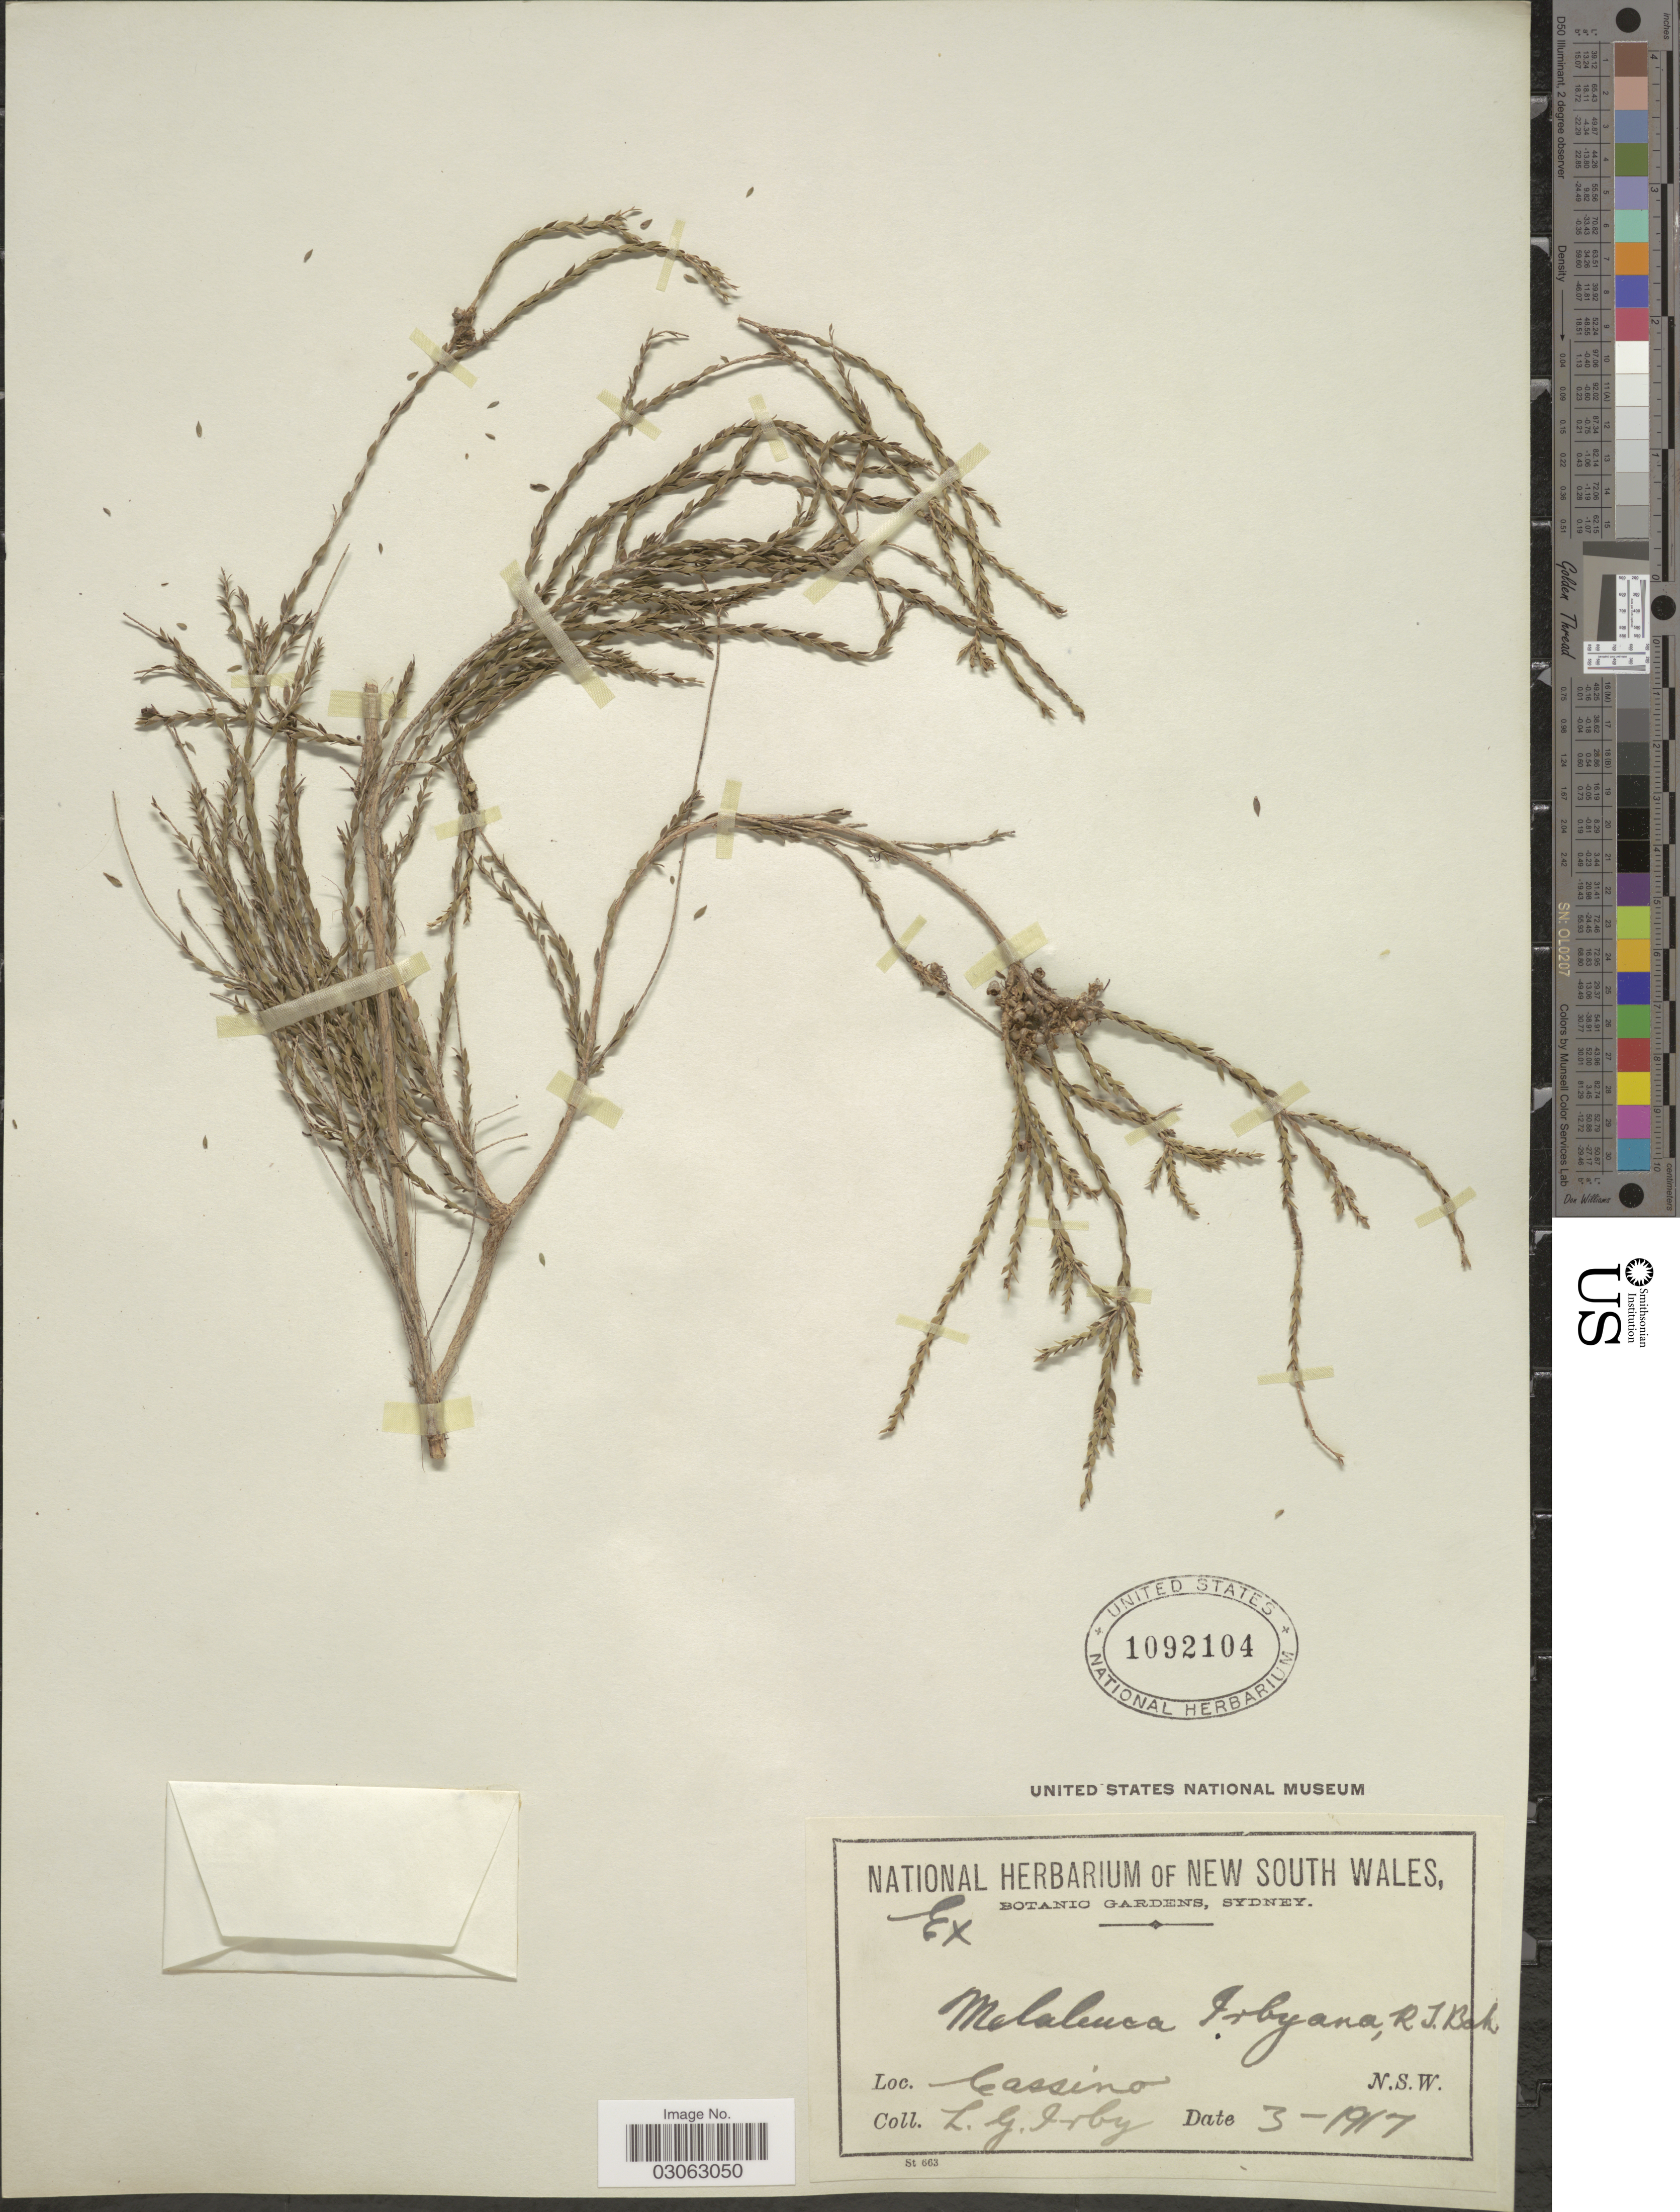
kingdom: Plantae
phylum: Tracheophyta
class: Magnoliopsida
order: Myrtales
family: Myrtaceae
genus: Melaleuca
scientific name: Melaleuca irbyana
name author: F. Muell. ex R.T. Baker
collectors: L. Irby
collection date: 1917-03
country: Australia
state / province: New South Wales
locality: Cassino. N. S. W.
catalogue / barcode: US 1092104